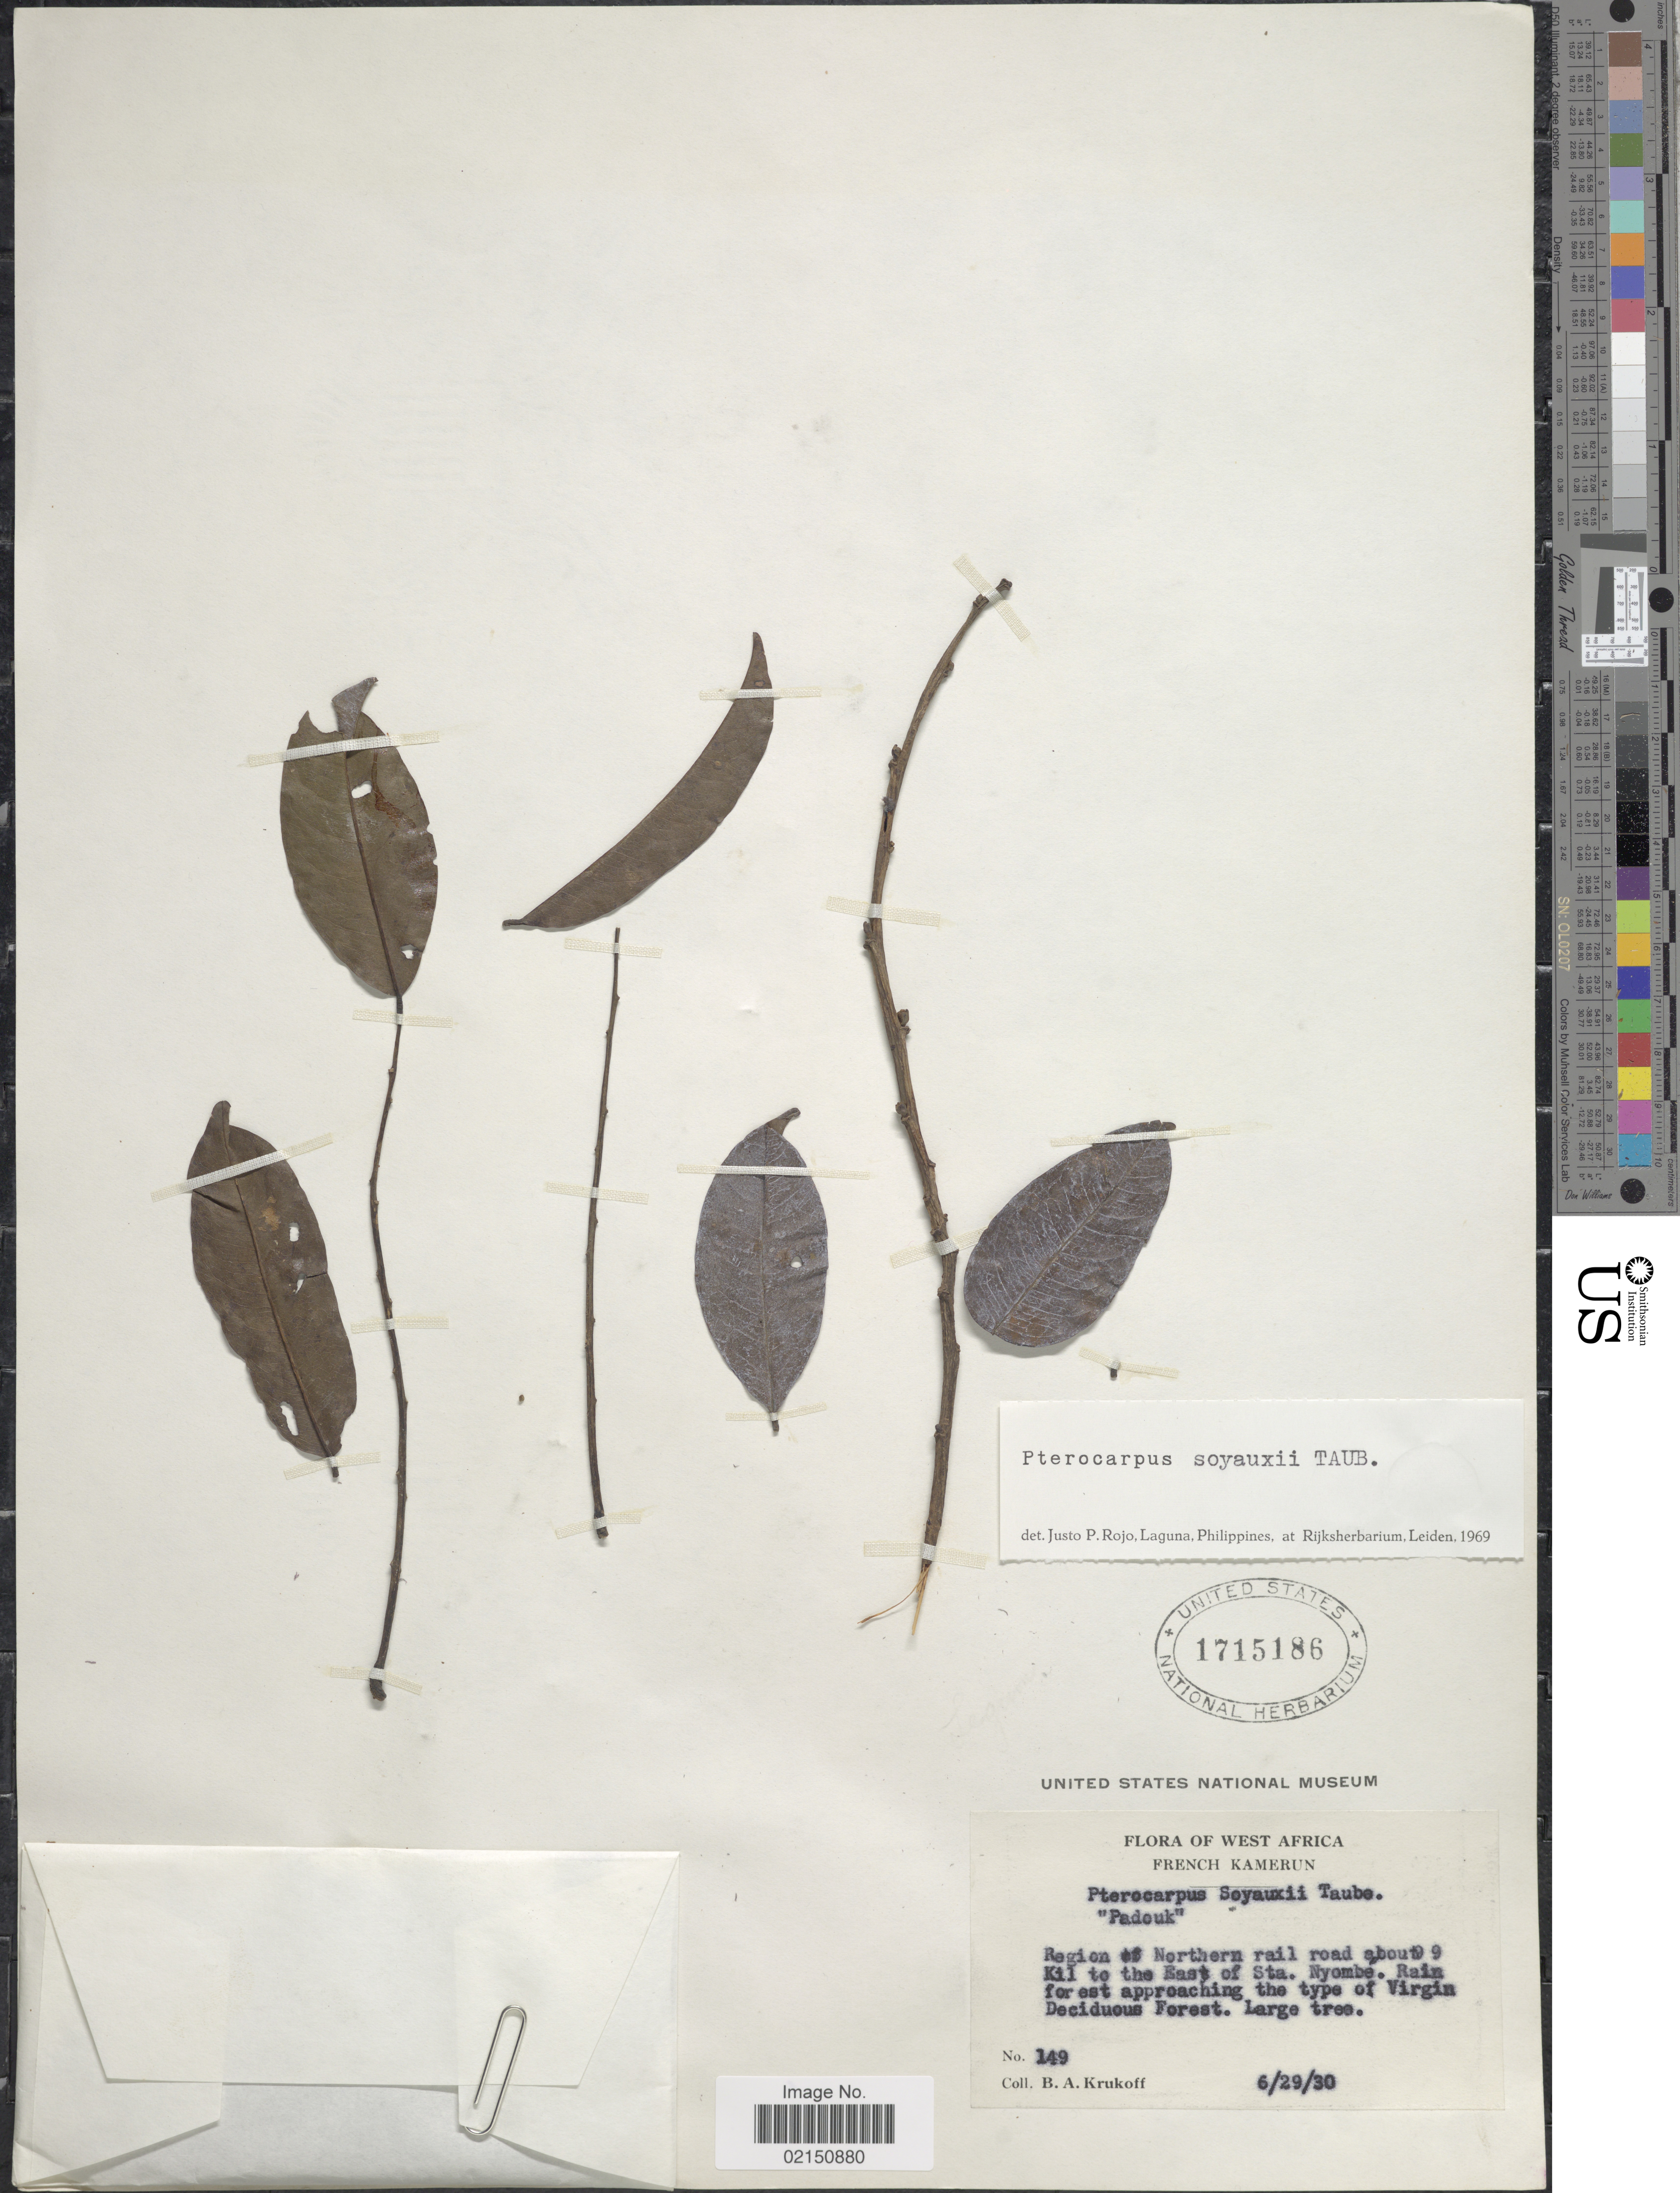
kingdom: Plantae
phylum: Tracheophyta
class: Magnoliopsida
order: Fabales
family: Fabaceae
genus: Pterocarpus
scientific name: Pterocarpus soyauxii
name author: Taub.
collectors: B. A. Krukoff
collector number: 149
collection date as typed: Transcribed d/m/y: 29/6/30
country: Cameroon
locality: West Africa, French Kamerun, Region of Northern rail road, about 9 Kil to the East of Sta. Nyombe. Rain forest approaching the type of Virgin Deciduous Forest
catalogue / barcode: US 1715186